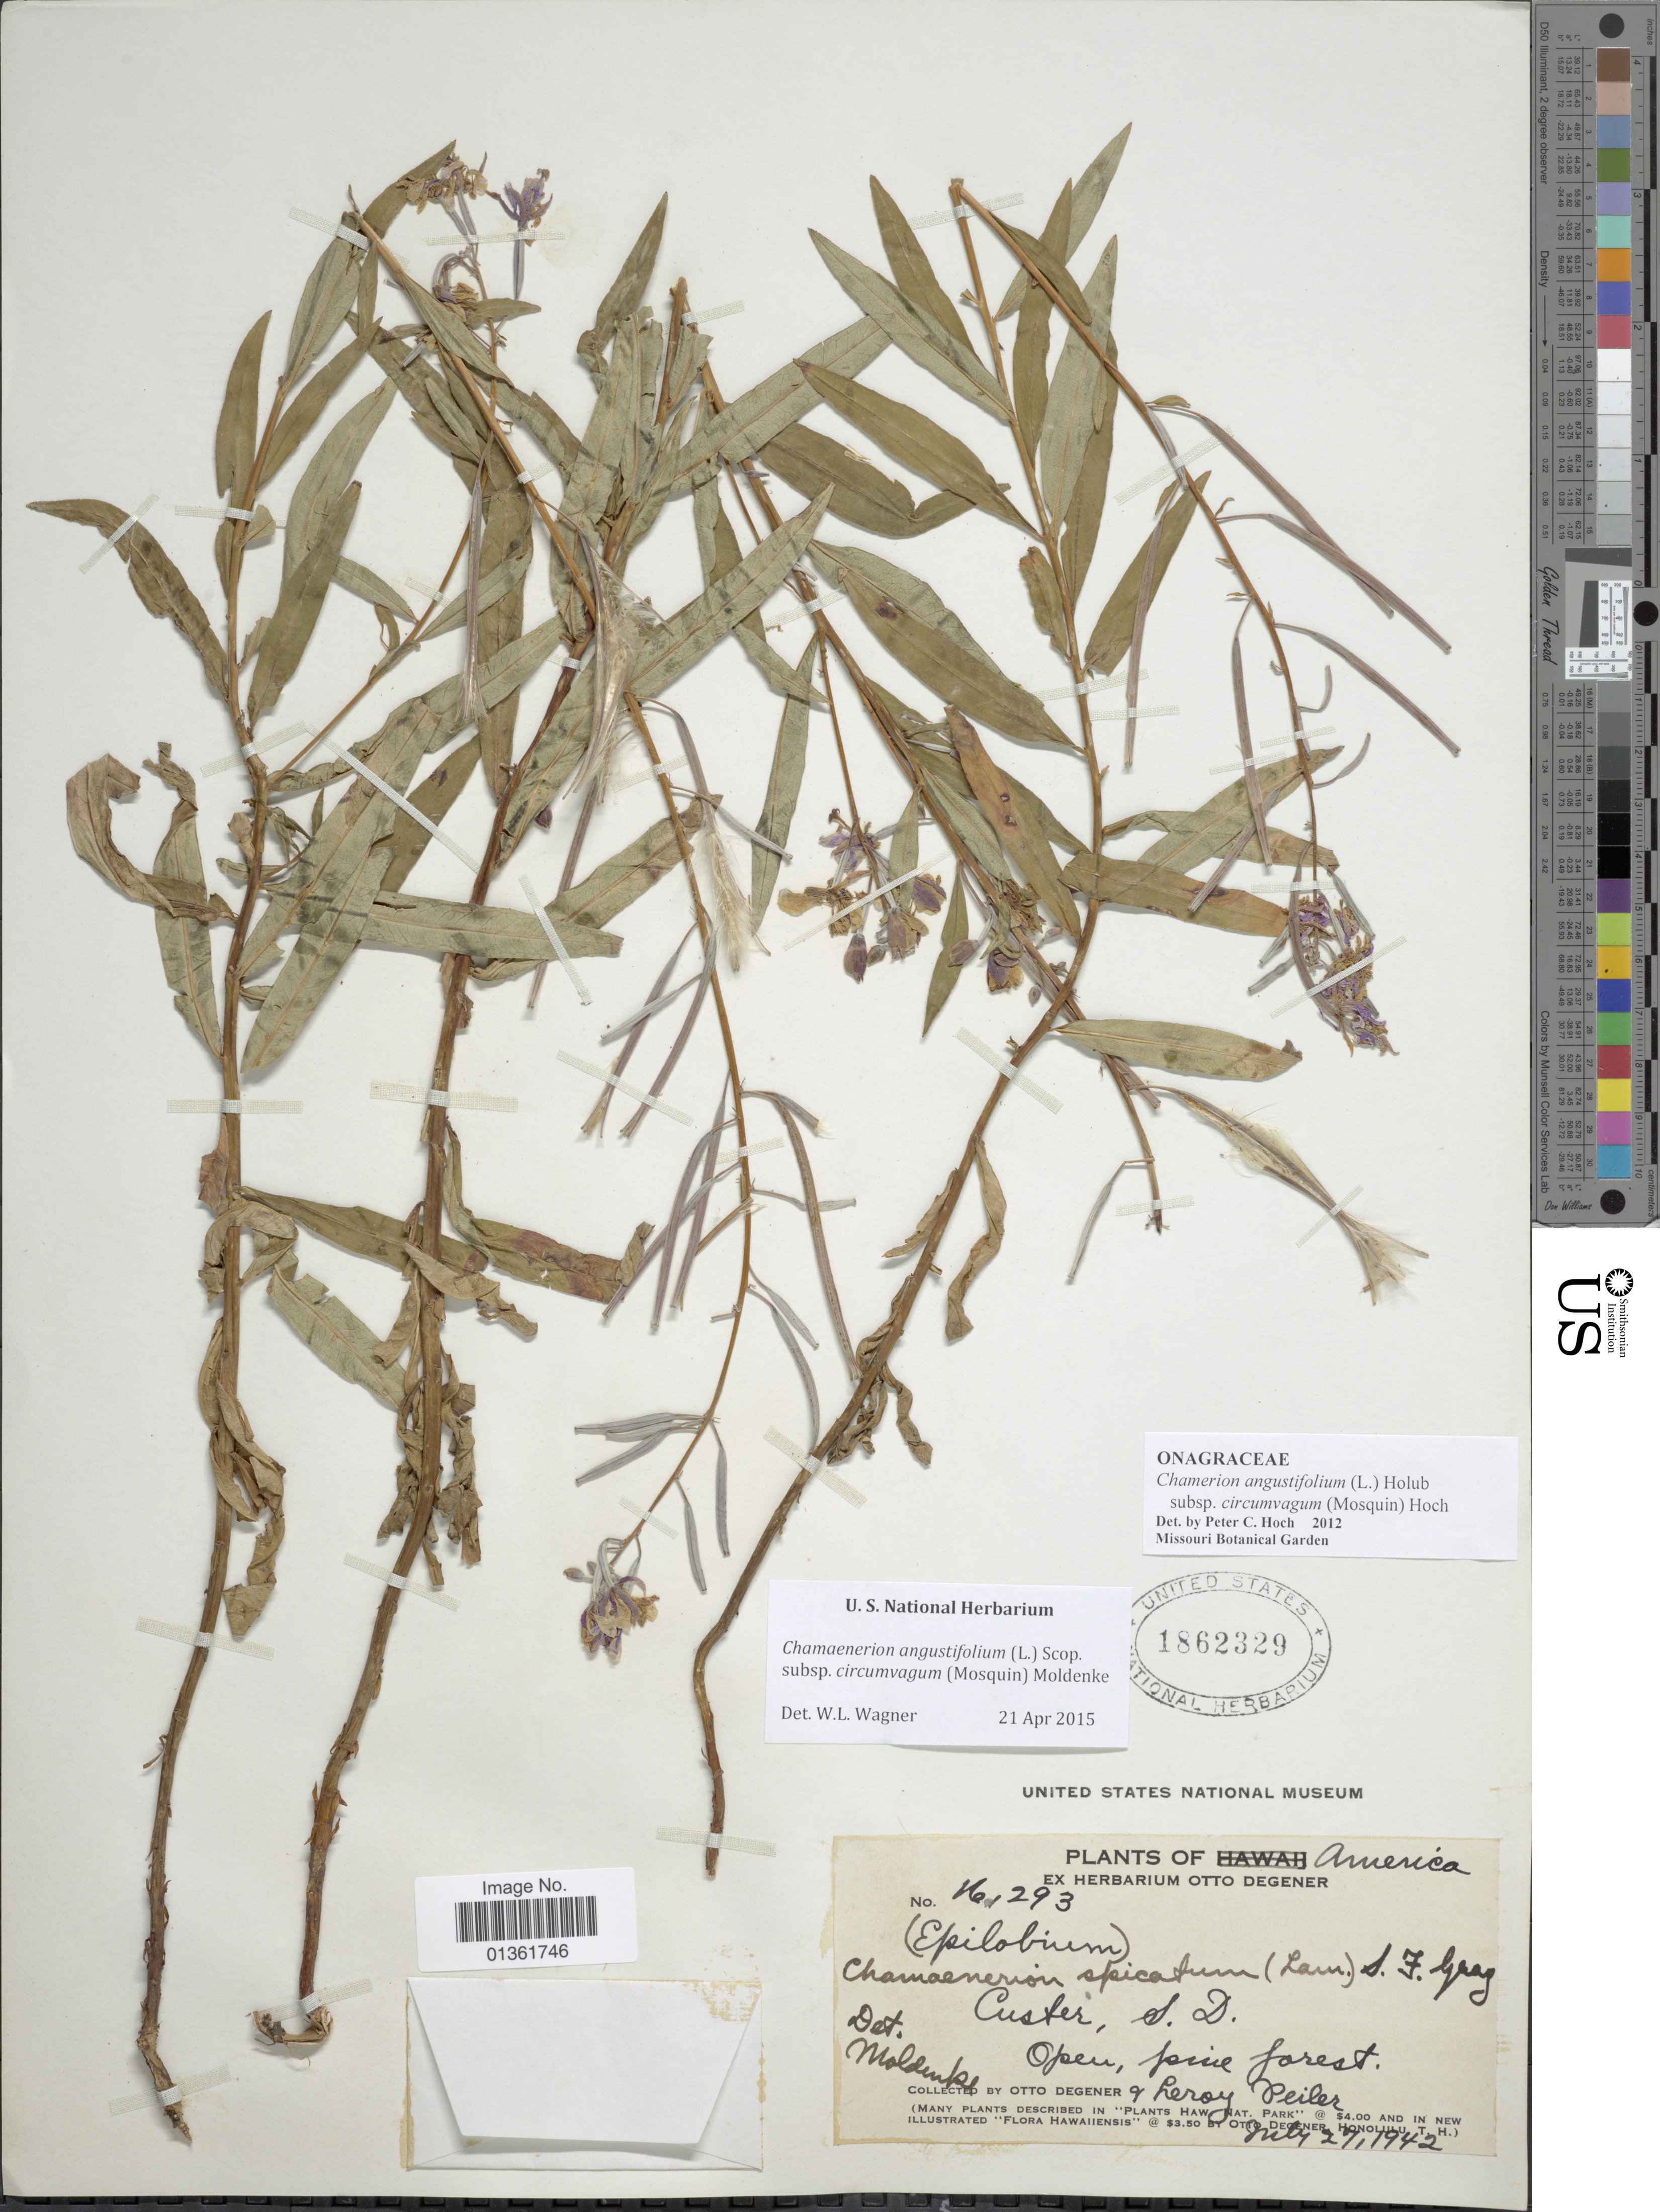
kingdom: Plantae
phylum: Tracheophyta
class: Magnoliopsida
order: Myrtales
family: Onagraceae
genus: Chamaenerion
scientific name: Chamaenerion angustifolium subsp. circumvagum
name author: (Mosquin) Moldenke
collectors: O. Degener & L. Peiler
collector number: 16293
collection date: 1942-07-27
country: United States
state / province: South Dakota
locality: America, Custer, S.D.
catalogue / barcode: US 1862329